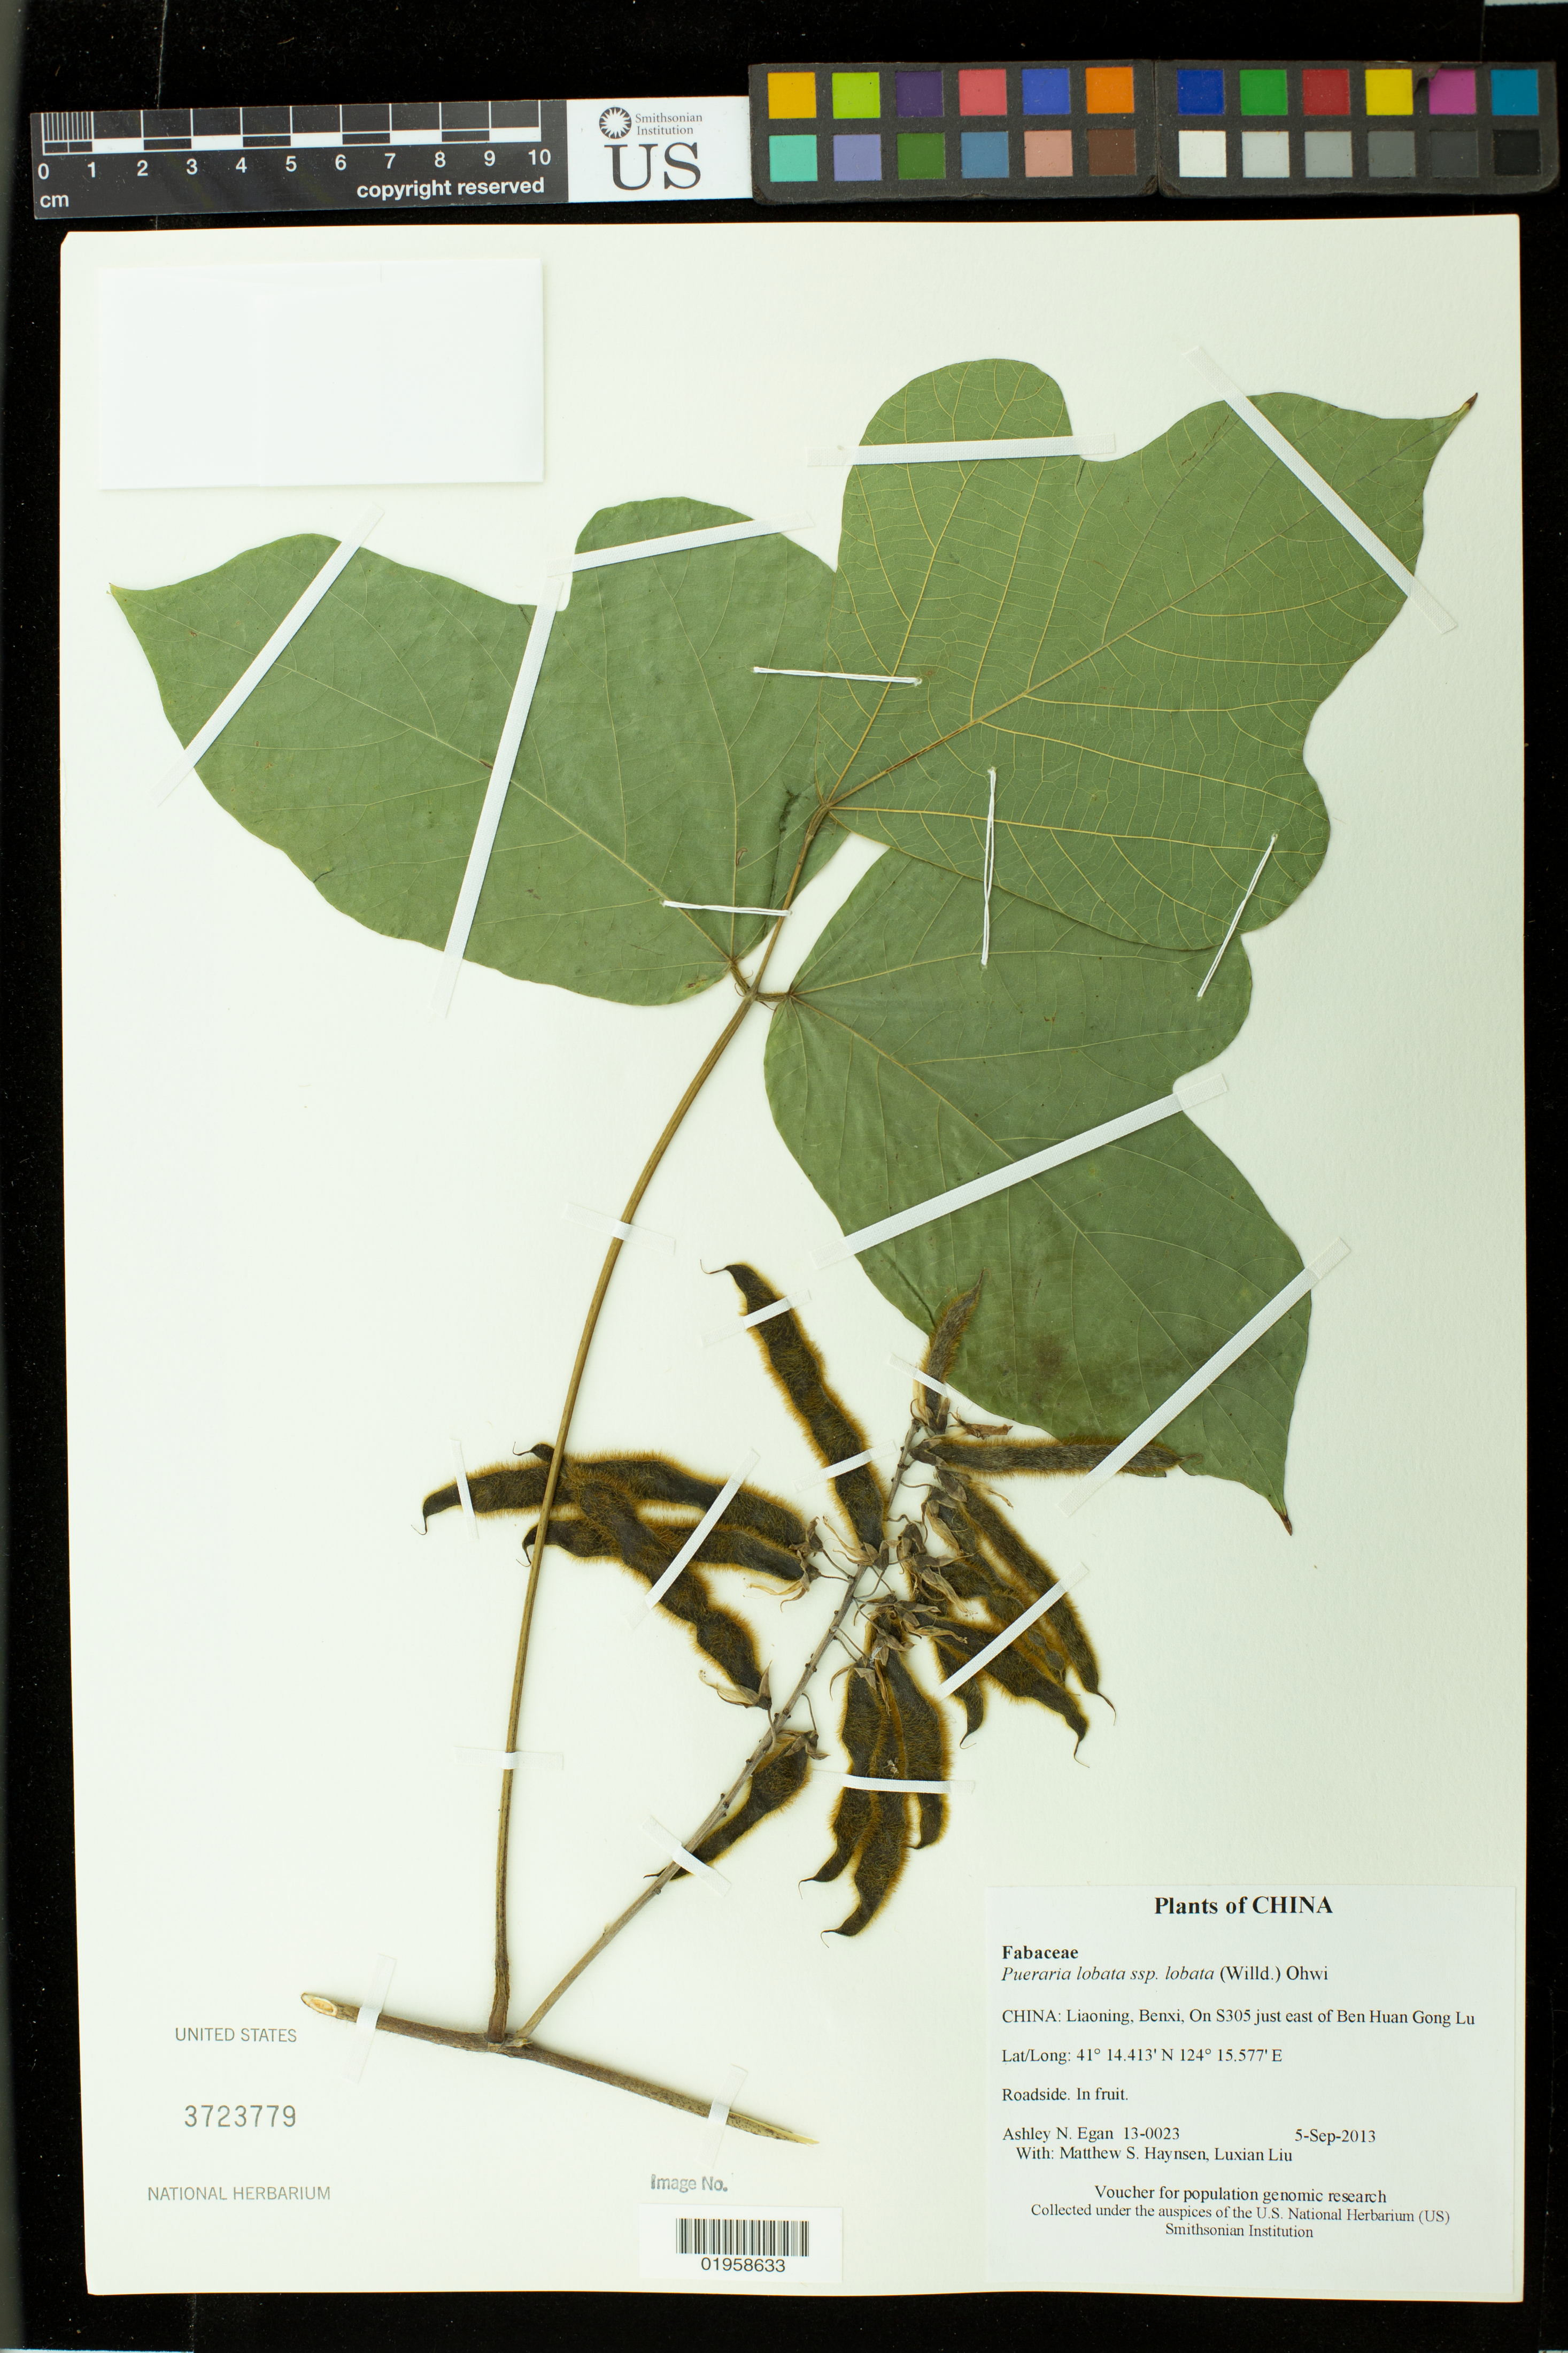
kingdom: Plantae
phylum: Tracheophyta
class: Magnoliopsida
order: Fabales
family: Fabaceae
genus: Pueraria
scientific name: Pueraria lobata subsp. lobata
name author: (Willd.) Ohwi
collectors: A. N. Egan, M. Hansen & L. Liu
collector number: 13-0023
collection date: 2013-09-05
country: China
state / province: Liaoning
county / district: Benxi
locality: On S305 just east of Ben Huan Gong Lu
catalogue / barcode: US 3723779